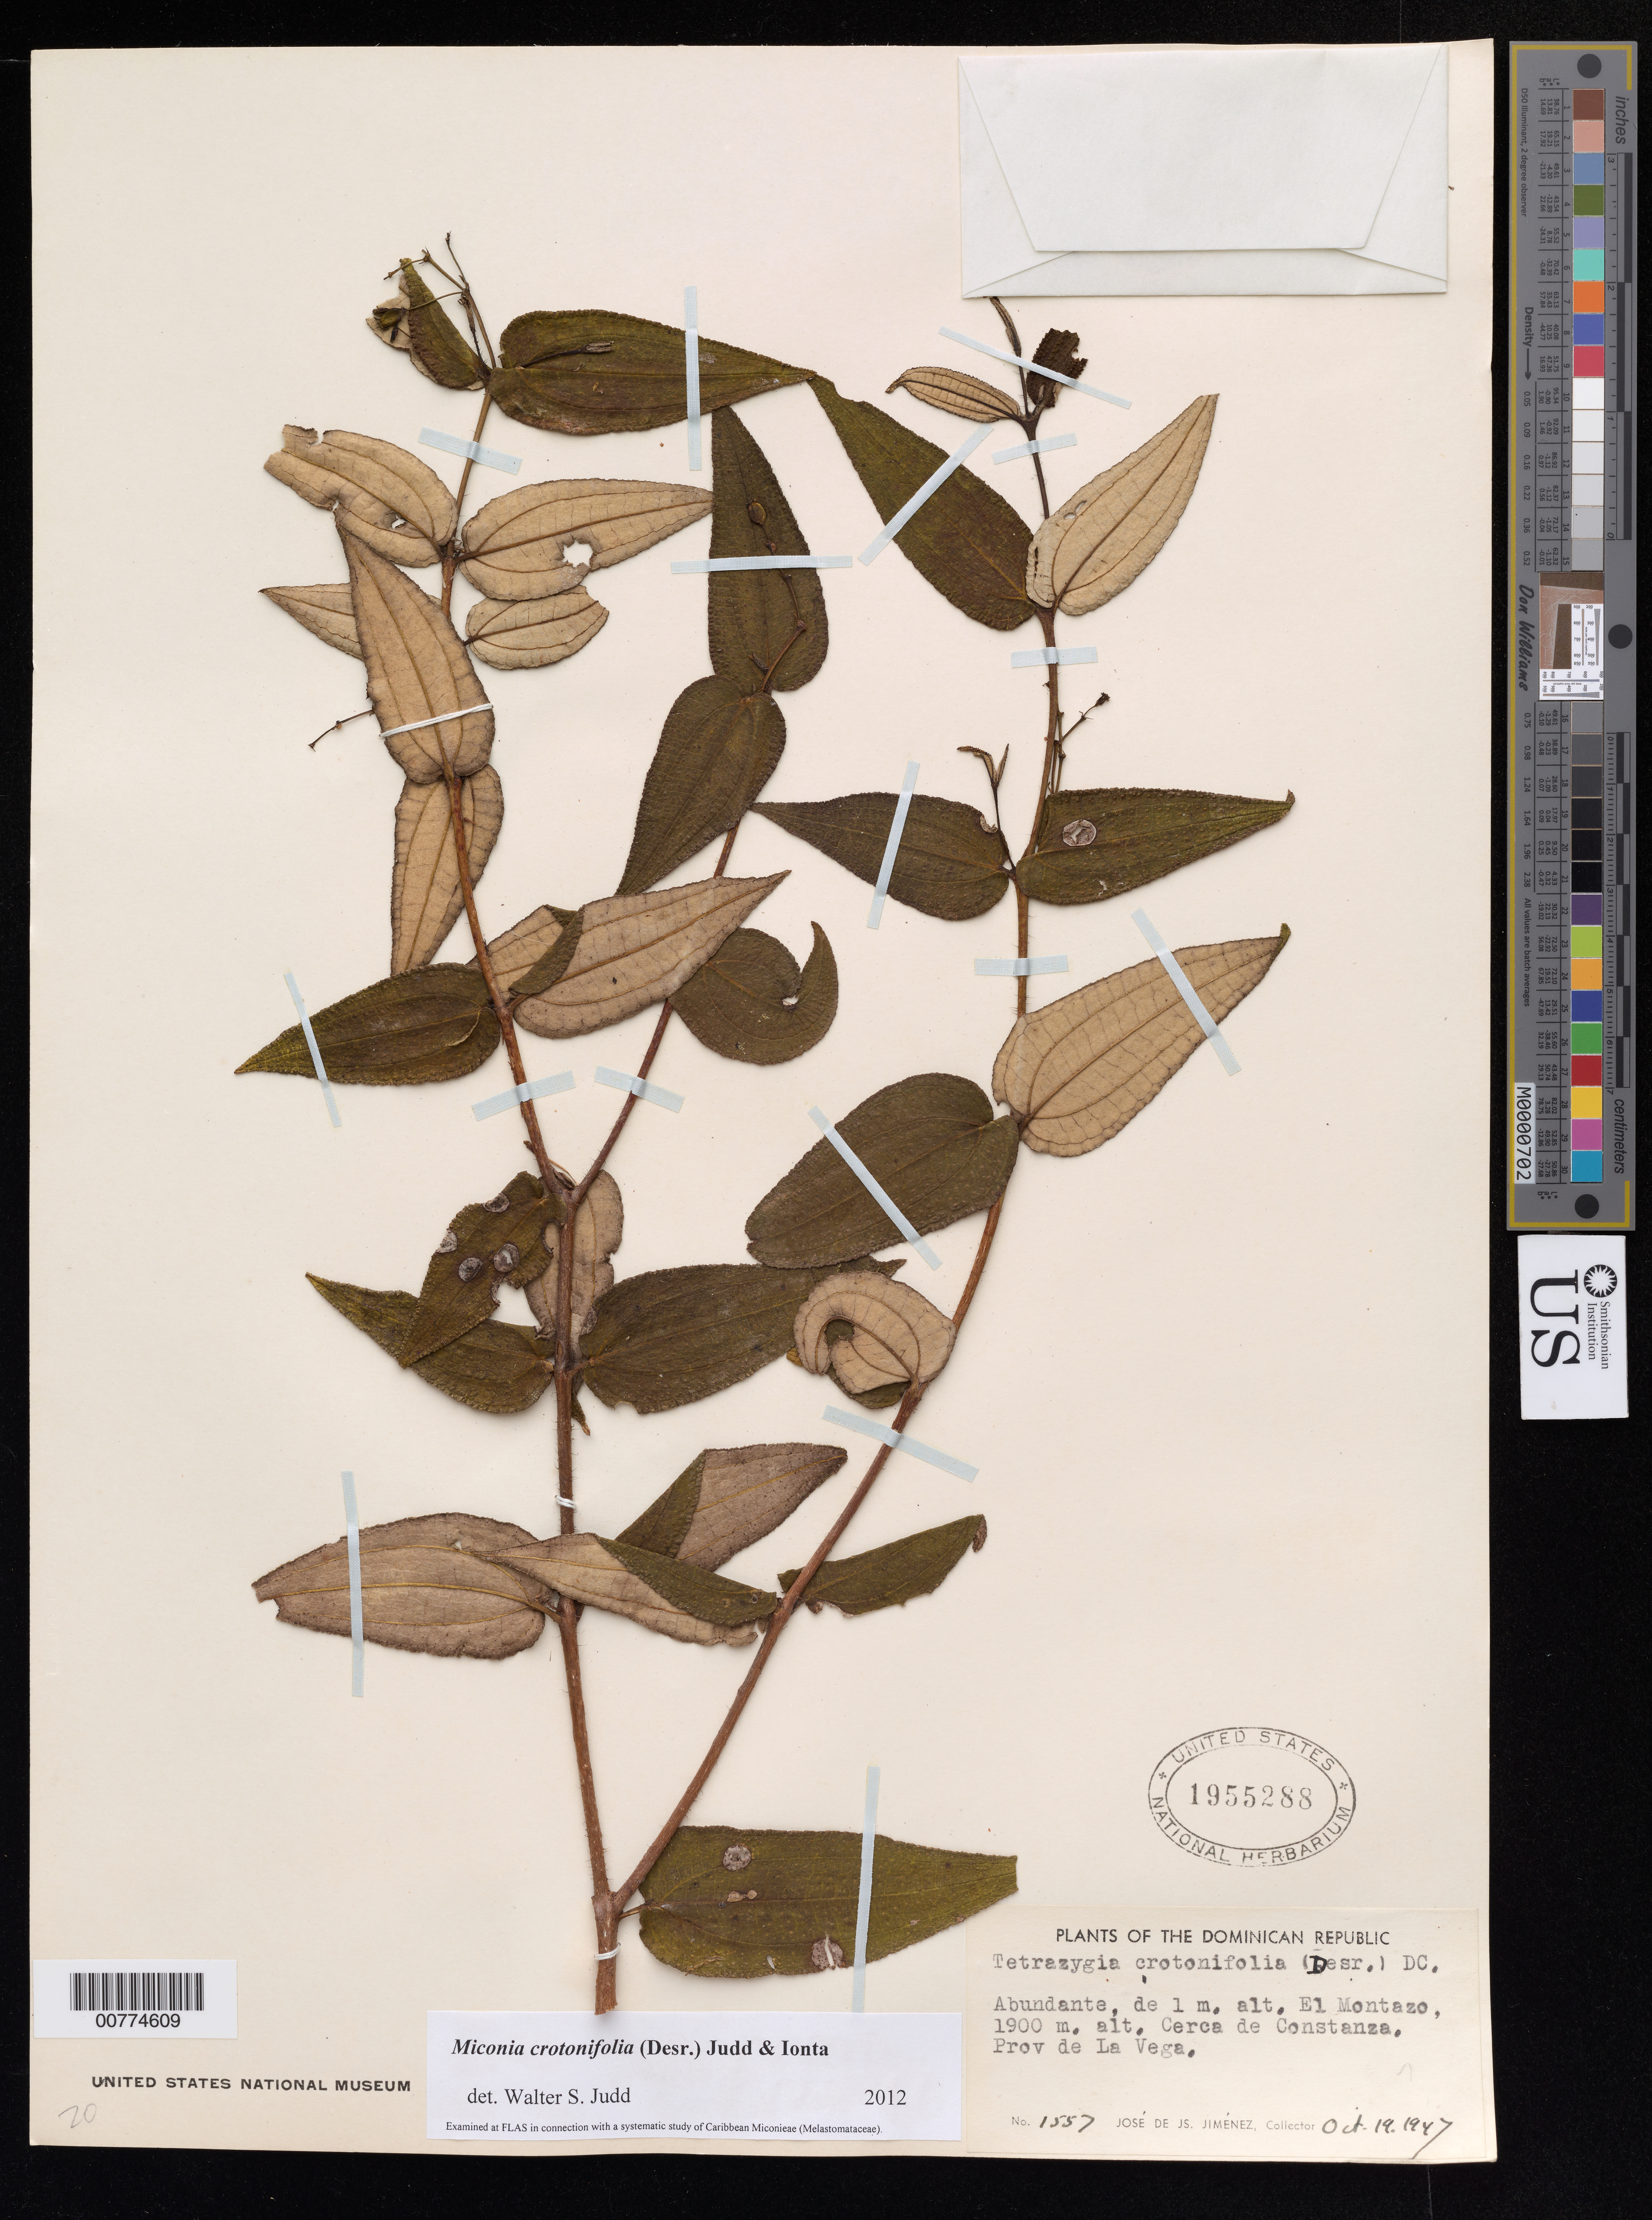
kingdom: Plantae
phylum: Tracheophyta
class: Magnoliopsida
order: Myrtales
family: Melastomataceae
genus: Miconia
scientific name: Miconia crotonifolia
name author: (Desr.) Judd & Ionta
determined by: Judd, Walter S.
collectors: J. J. Jiménez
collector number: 1557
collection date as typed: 19 Oct 1947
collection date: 1947-10-19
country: Dominican Republic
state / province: La Vega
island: Hispaniola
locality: El Montazo, close to Constanza.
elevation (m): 1900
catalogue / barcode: US 1955288